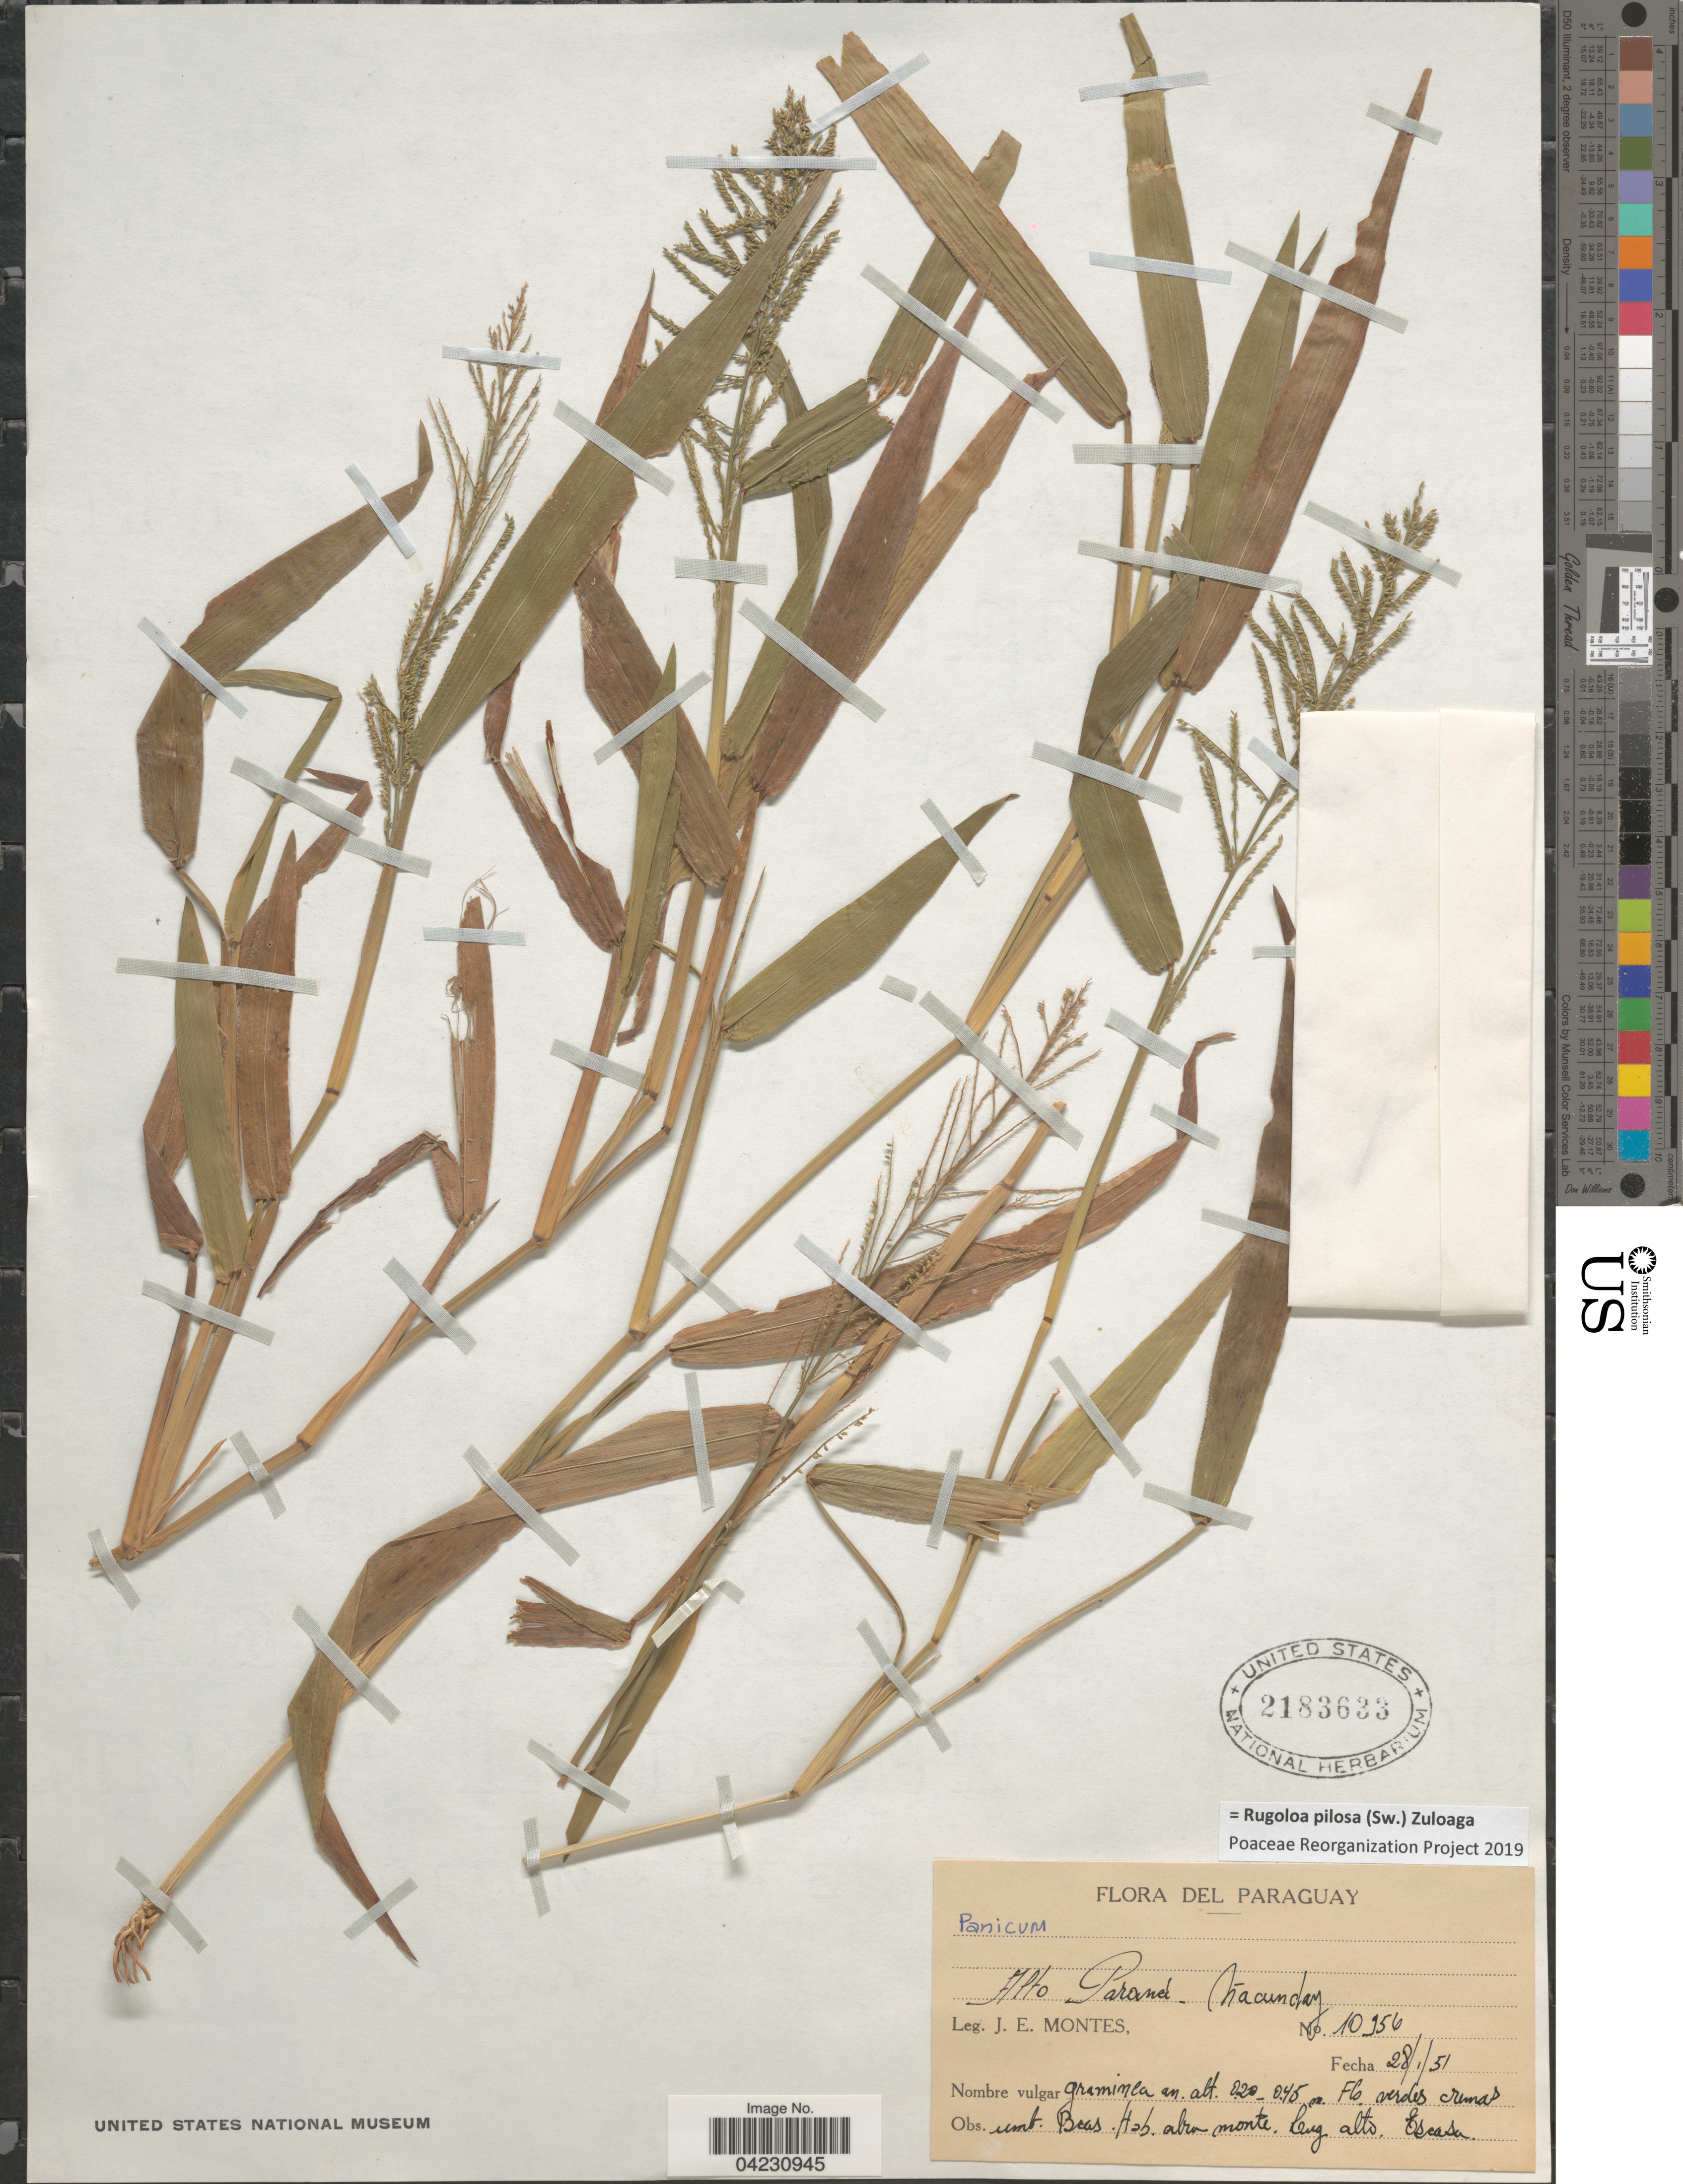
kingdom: Plantae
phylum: Tracheophyta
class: Liliopsida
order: Poales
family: Poaceae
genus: Rugoloa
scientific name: Rugoloa pilosa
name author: (Sw.) Zuloaga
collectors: J. E. Montes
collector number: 10956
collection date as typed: Transcribed d/m/y: 28/1/51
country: Paraguay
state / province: Alto Parana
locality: Alto Paraná - Ñacunday.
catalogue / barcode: US 2183633